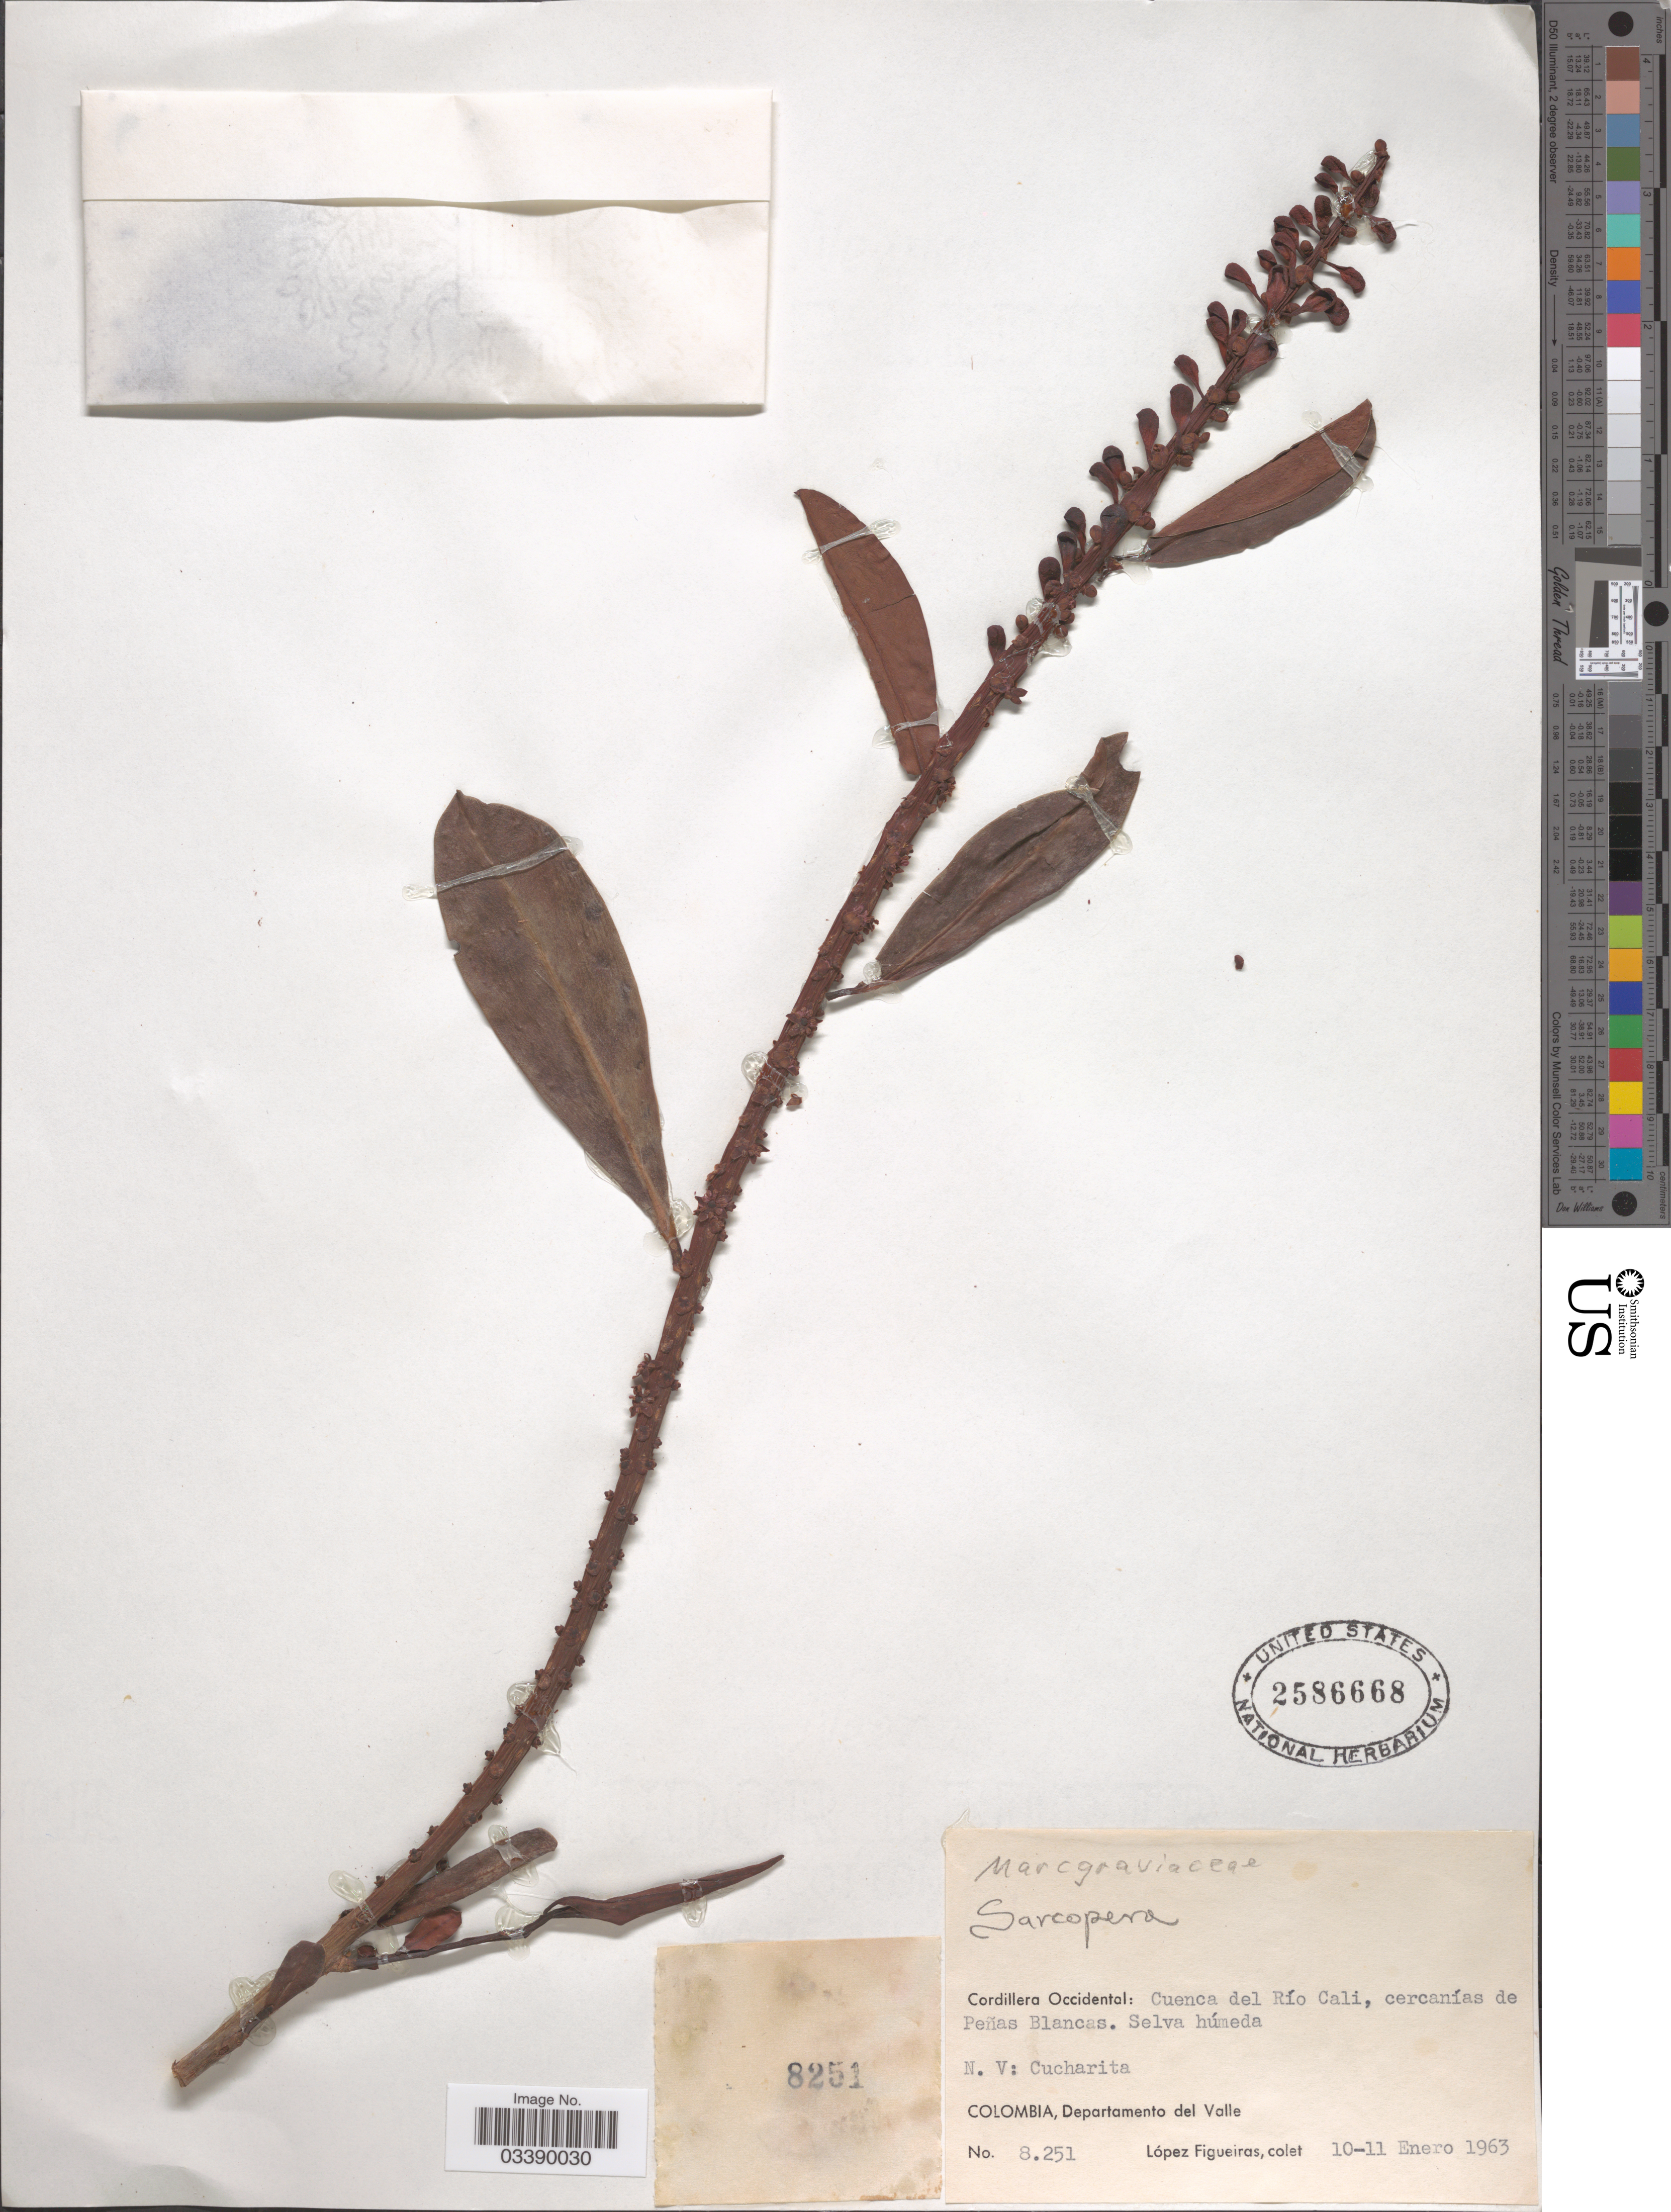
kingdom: Plantae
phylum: Tracheophyta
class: Magnoliopsida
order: Ericales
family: Marcgraviaceae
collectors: M. López Figueiras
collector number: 8251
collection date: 1963-01-10/1963-01-11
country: Colombia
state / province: Valle del Cauca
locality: Cordillera Occidental: Cuenca del Río Cali, cercaías de Peñas Blancas. Selva húmeda. Departamento del Valle.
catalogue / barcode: US 2586668